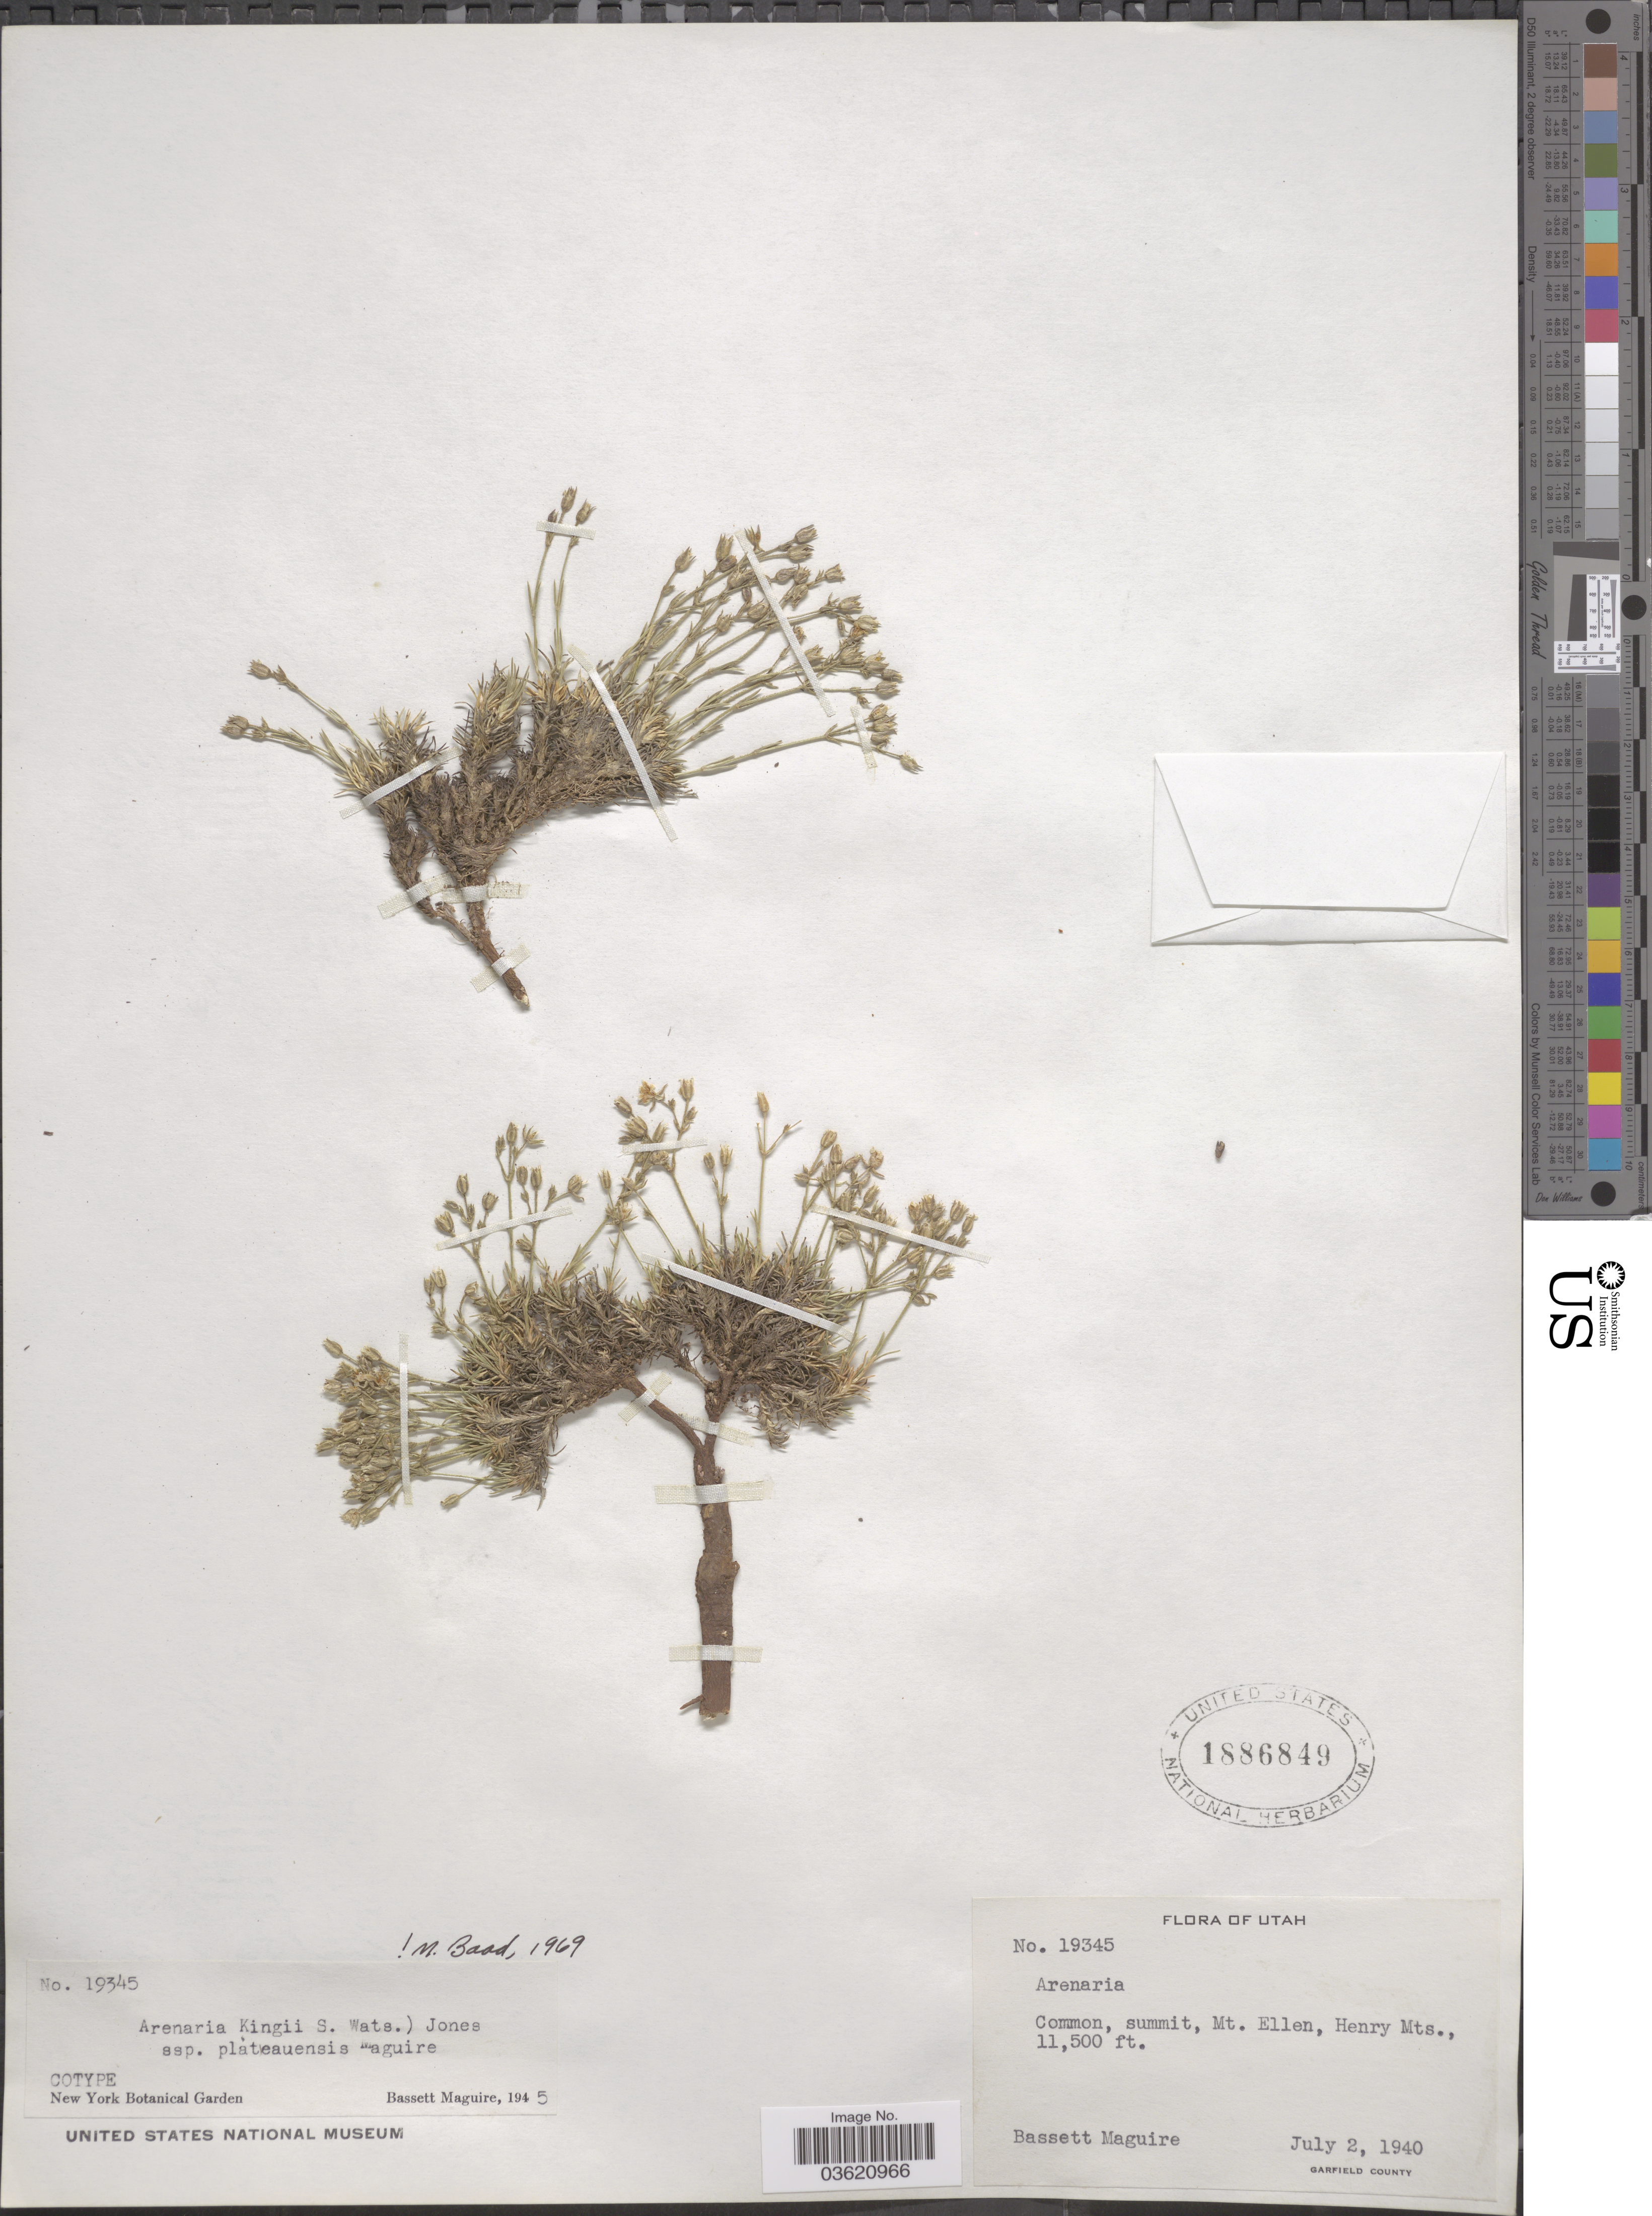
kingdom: Plantae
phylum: Tracheophyta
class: Magnoliopsida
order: Caryophyllales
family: Caryophyllaceae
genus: Eremogone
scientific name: Eremogone fendleri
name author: (A. Gray) Ikonn.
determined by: U.S. National Herbarium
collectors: B. Maguire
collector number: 19345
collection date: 1940-07-02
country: United States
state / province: Utah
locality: Mt. Ellen, Henry Mts. Garfield County.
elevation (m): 3505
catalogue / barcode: US 1886849